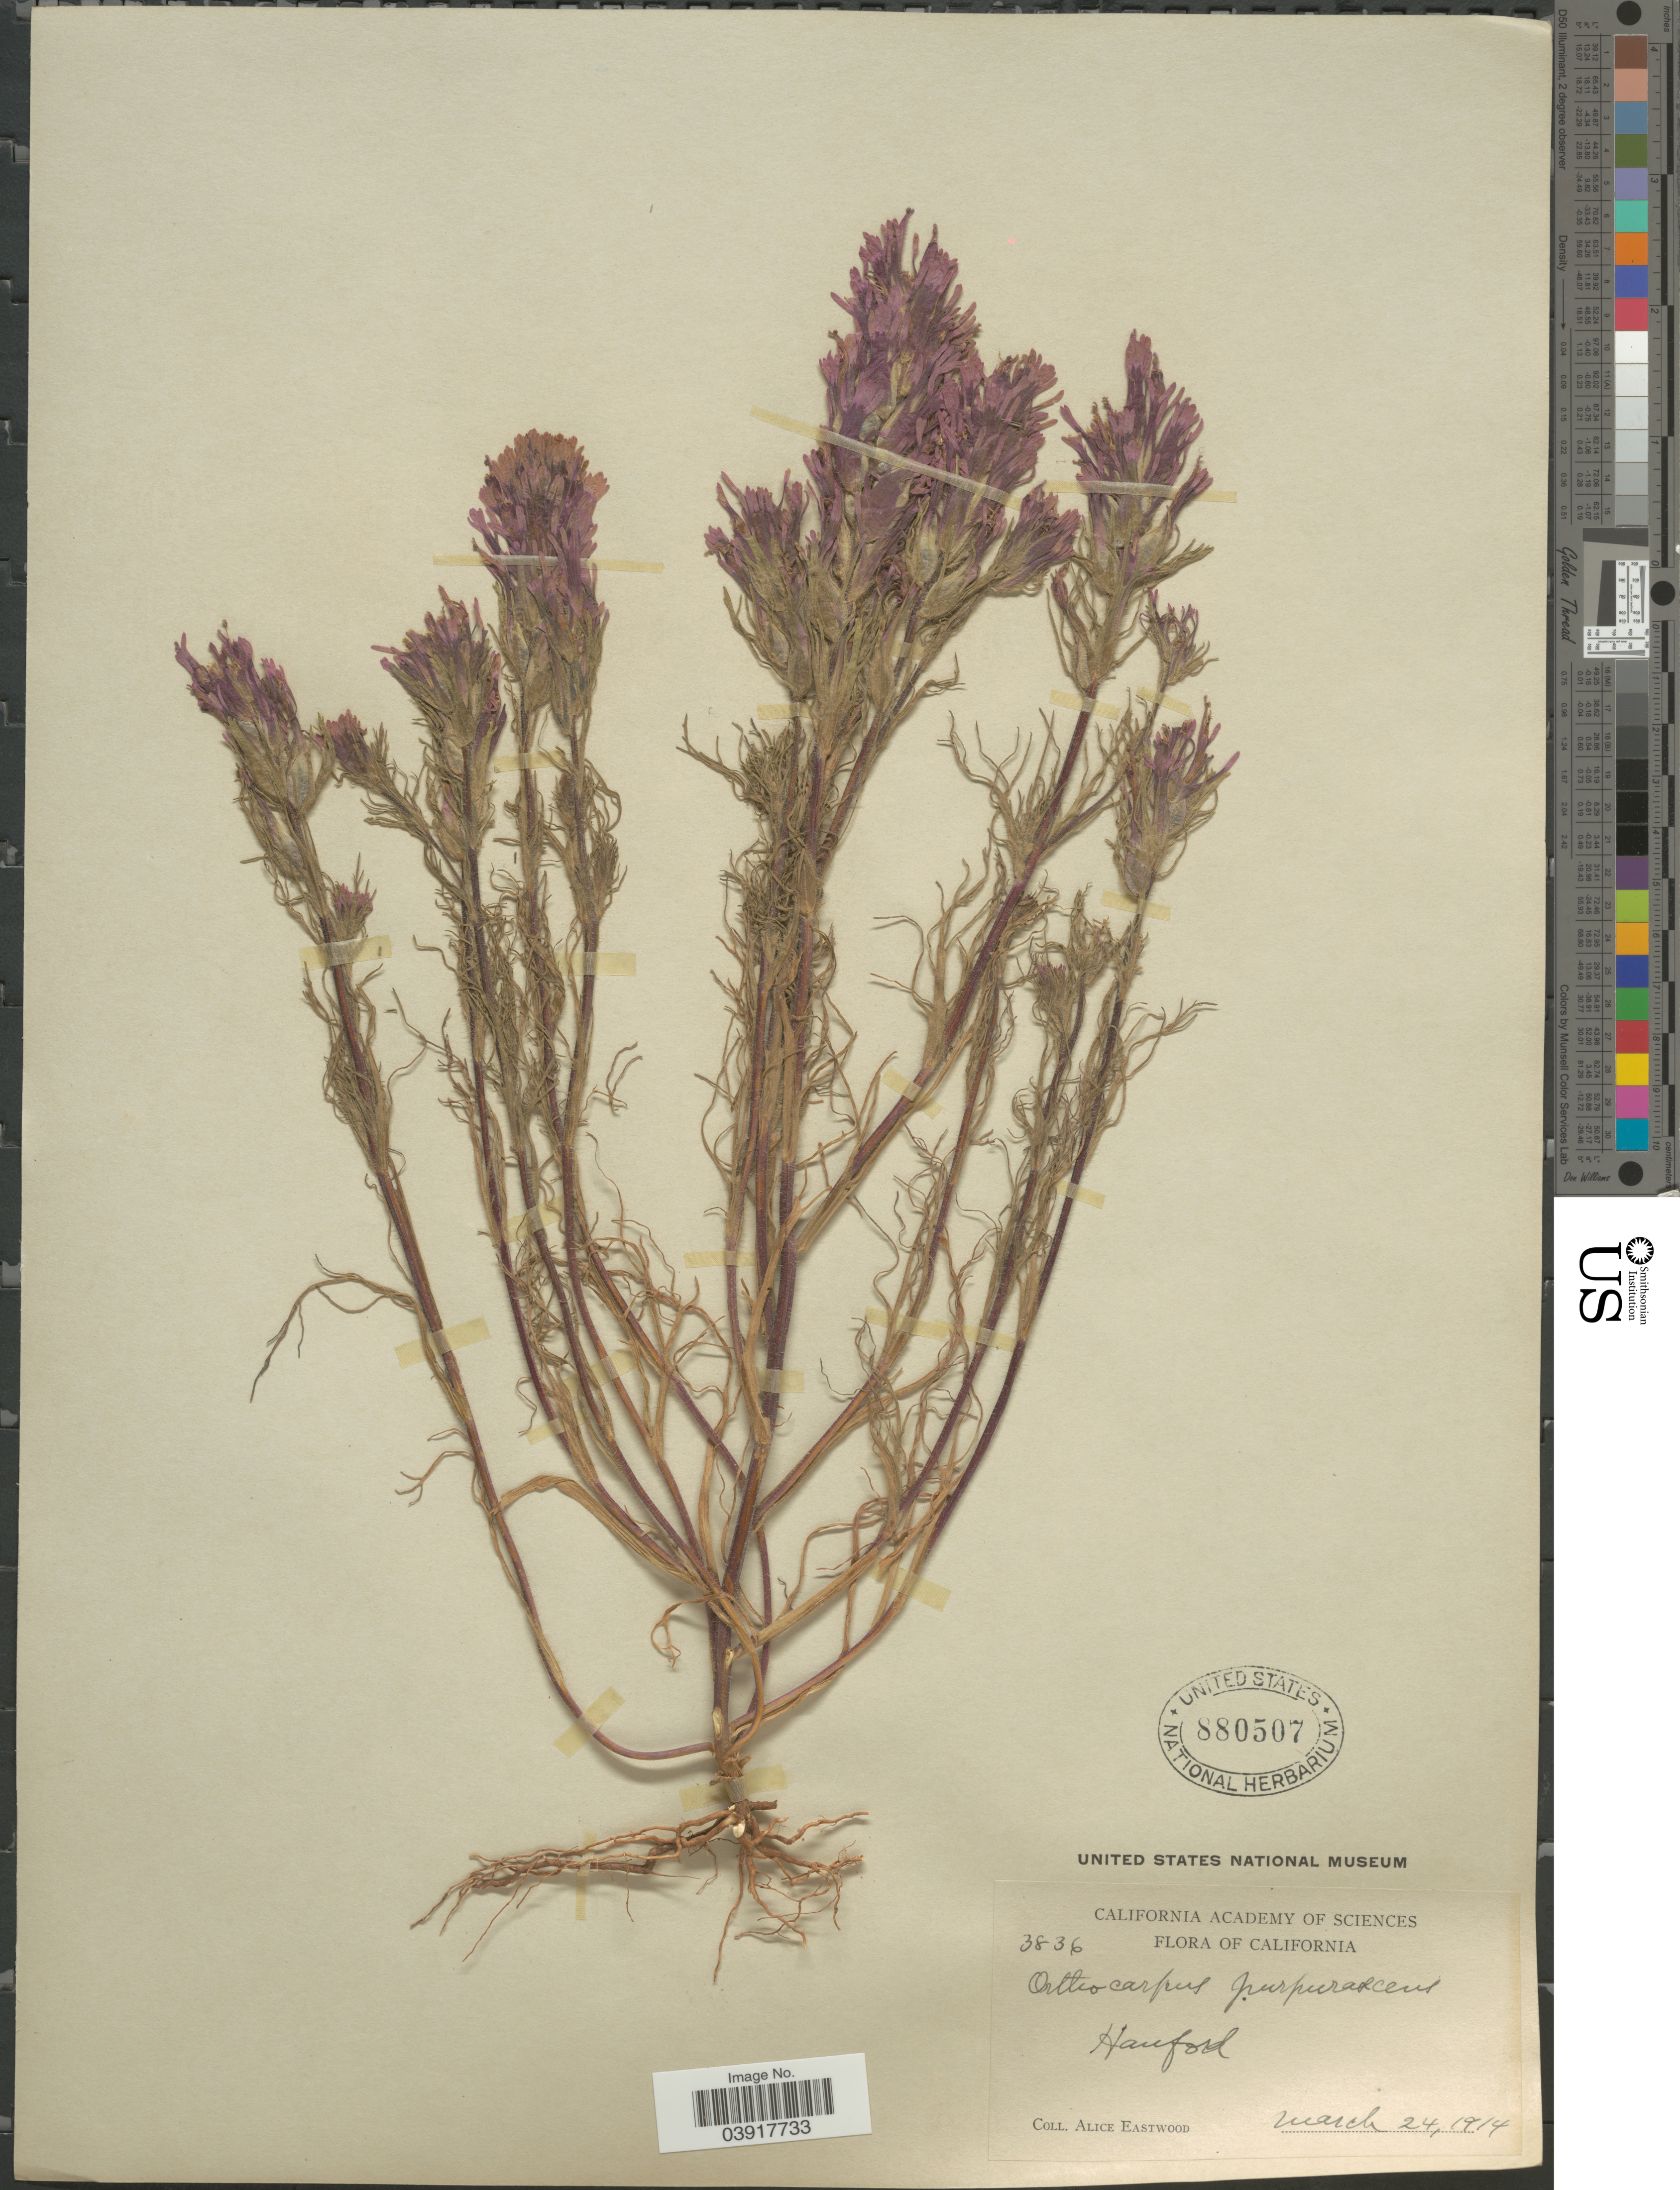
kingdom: Plantae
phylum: Tracheophyta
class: Magnoliopsida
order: Lamiales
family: Orobanchaceae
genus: Orthocarpus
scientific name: Orthocarpus purpurascens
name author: Benth.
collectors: A. Eastwood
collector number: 3836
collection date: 1914-03-24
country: United States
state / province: California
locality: Hanford.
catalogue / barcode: US 880507